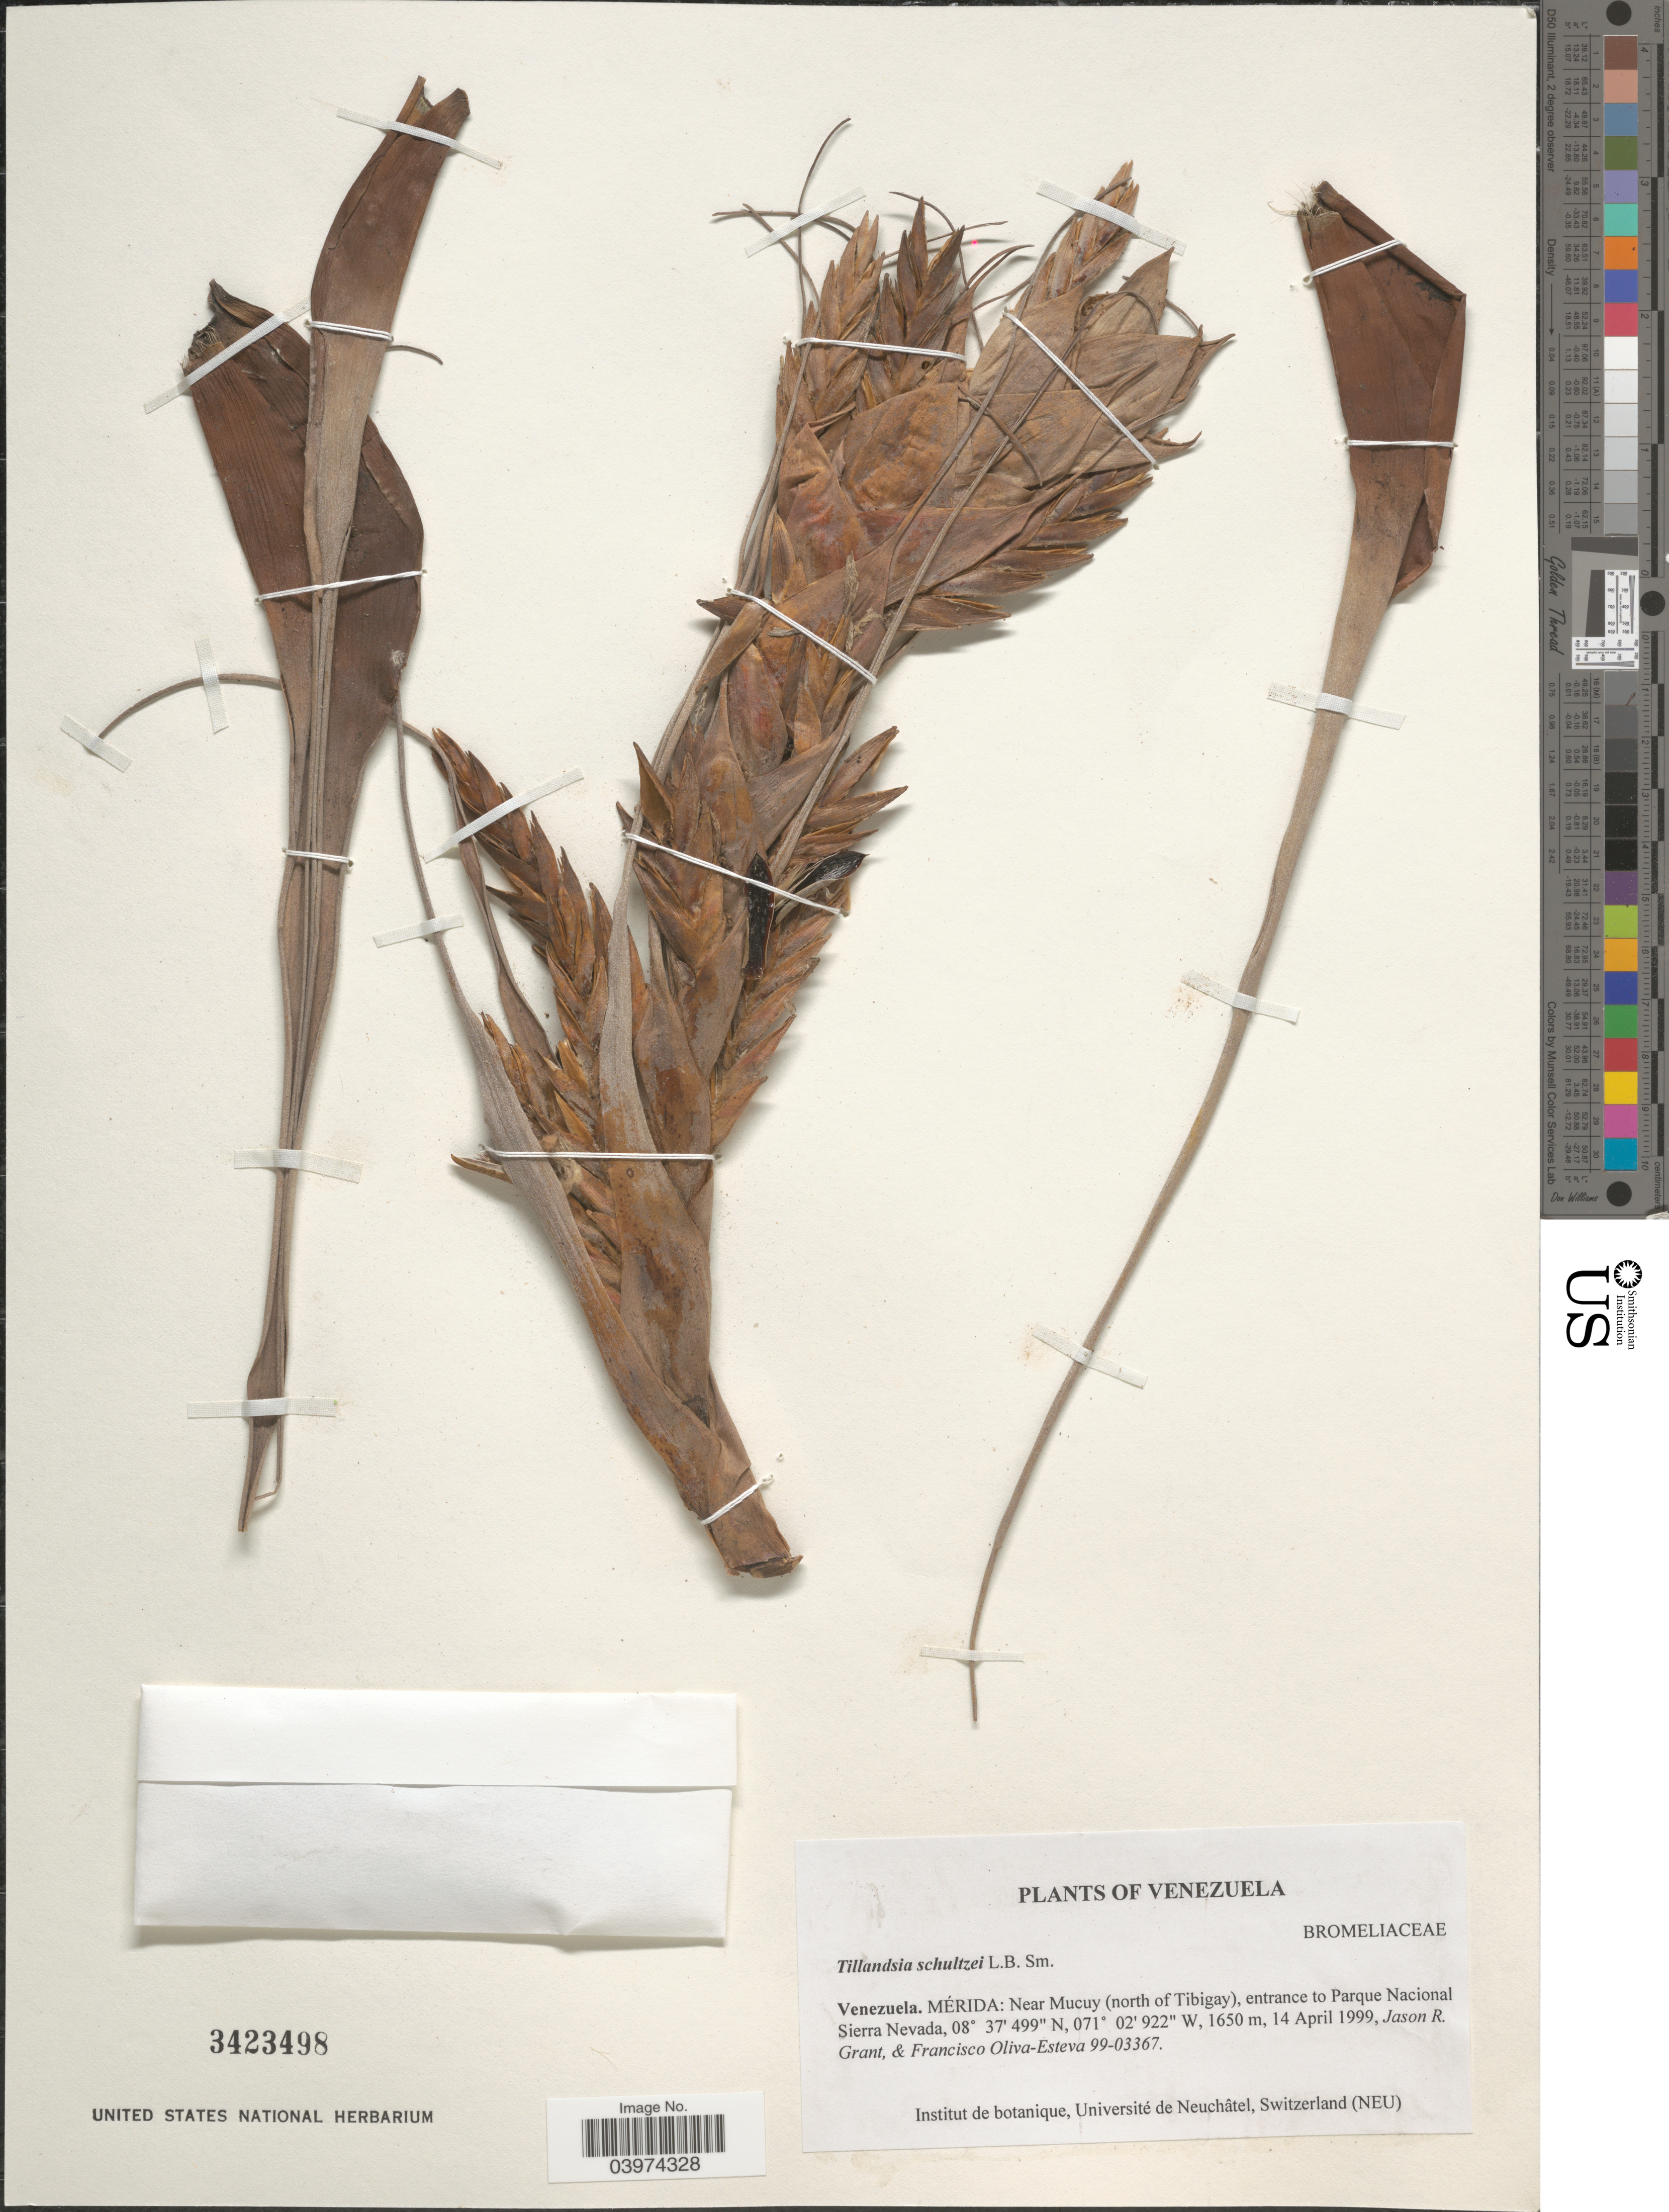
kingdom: Plantae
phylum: Tracheophyta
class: Liliopsida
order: Poales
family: Bromeliaceae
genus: Tillandsia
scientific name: Tillandsia schultzei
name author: Harms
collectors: J. R. Grant & F. Oliva-Esteva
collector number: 99-03367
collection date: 1999-04-14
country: Venezuela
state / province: Merida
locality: Near Mucuy (north of Tibigay), entrance to Parque Nacional Sierra Nevada.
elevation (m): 1650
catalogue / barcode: US 3423498